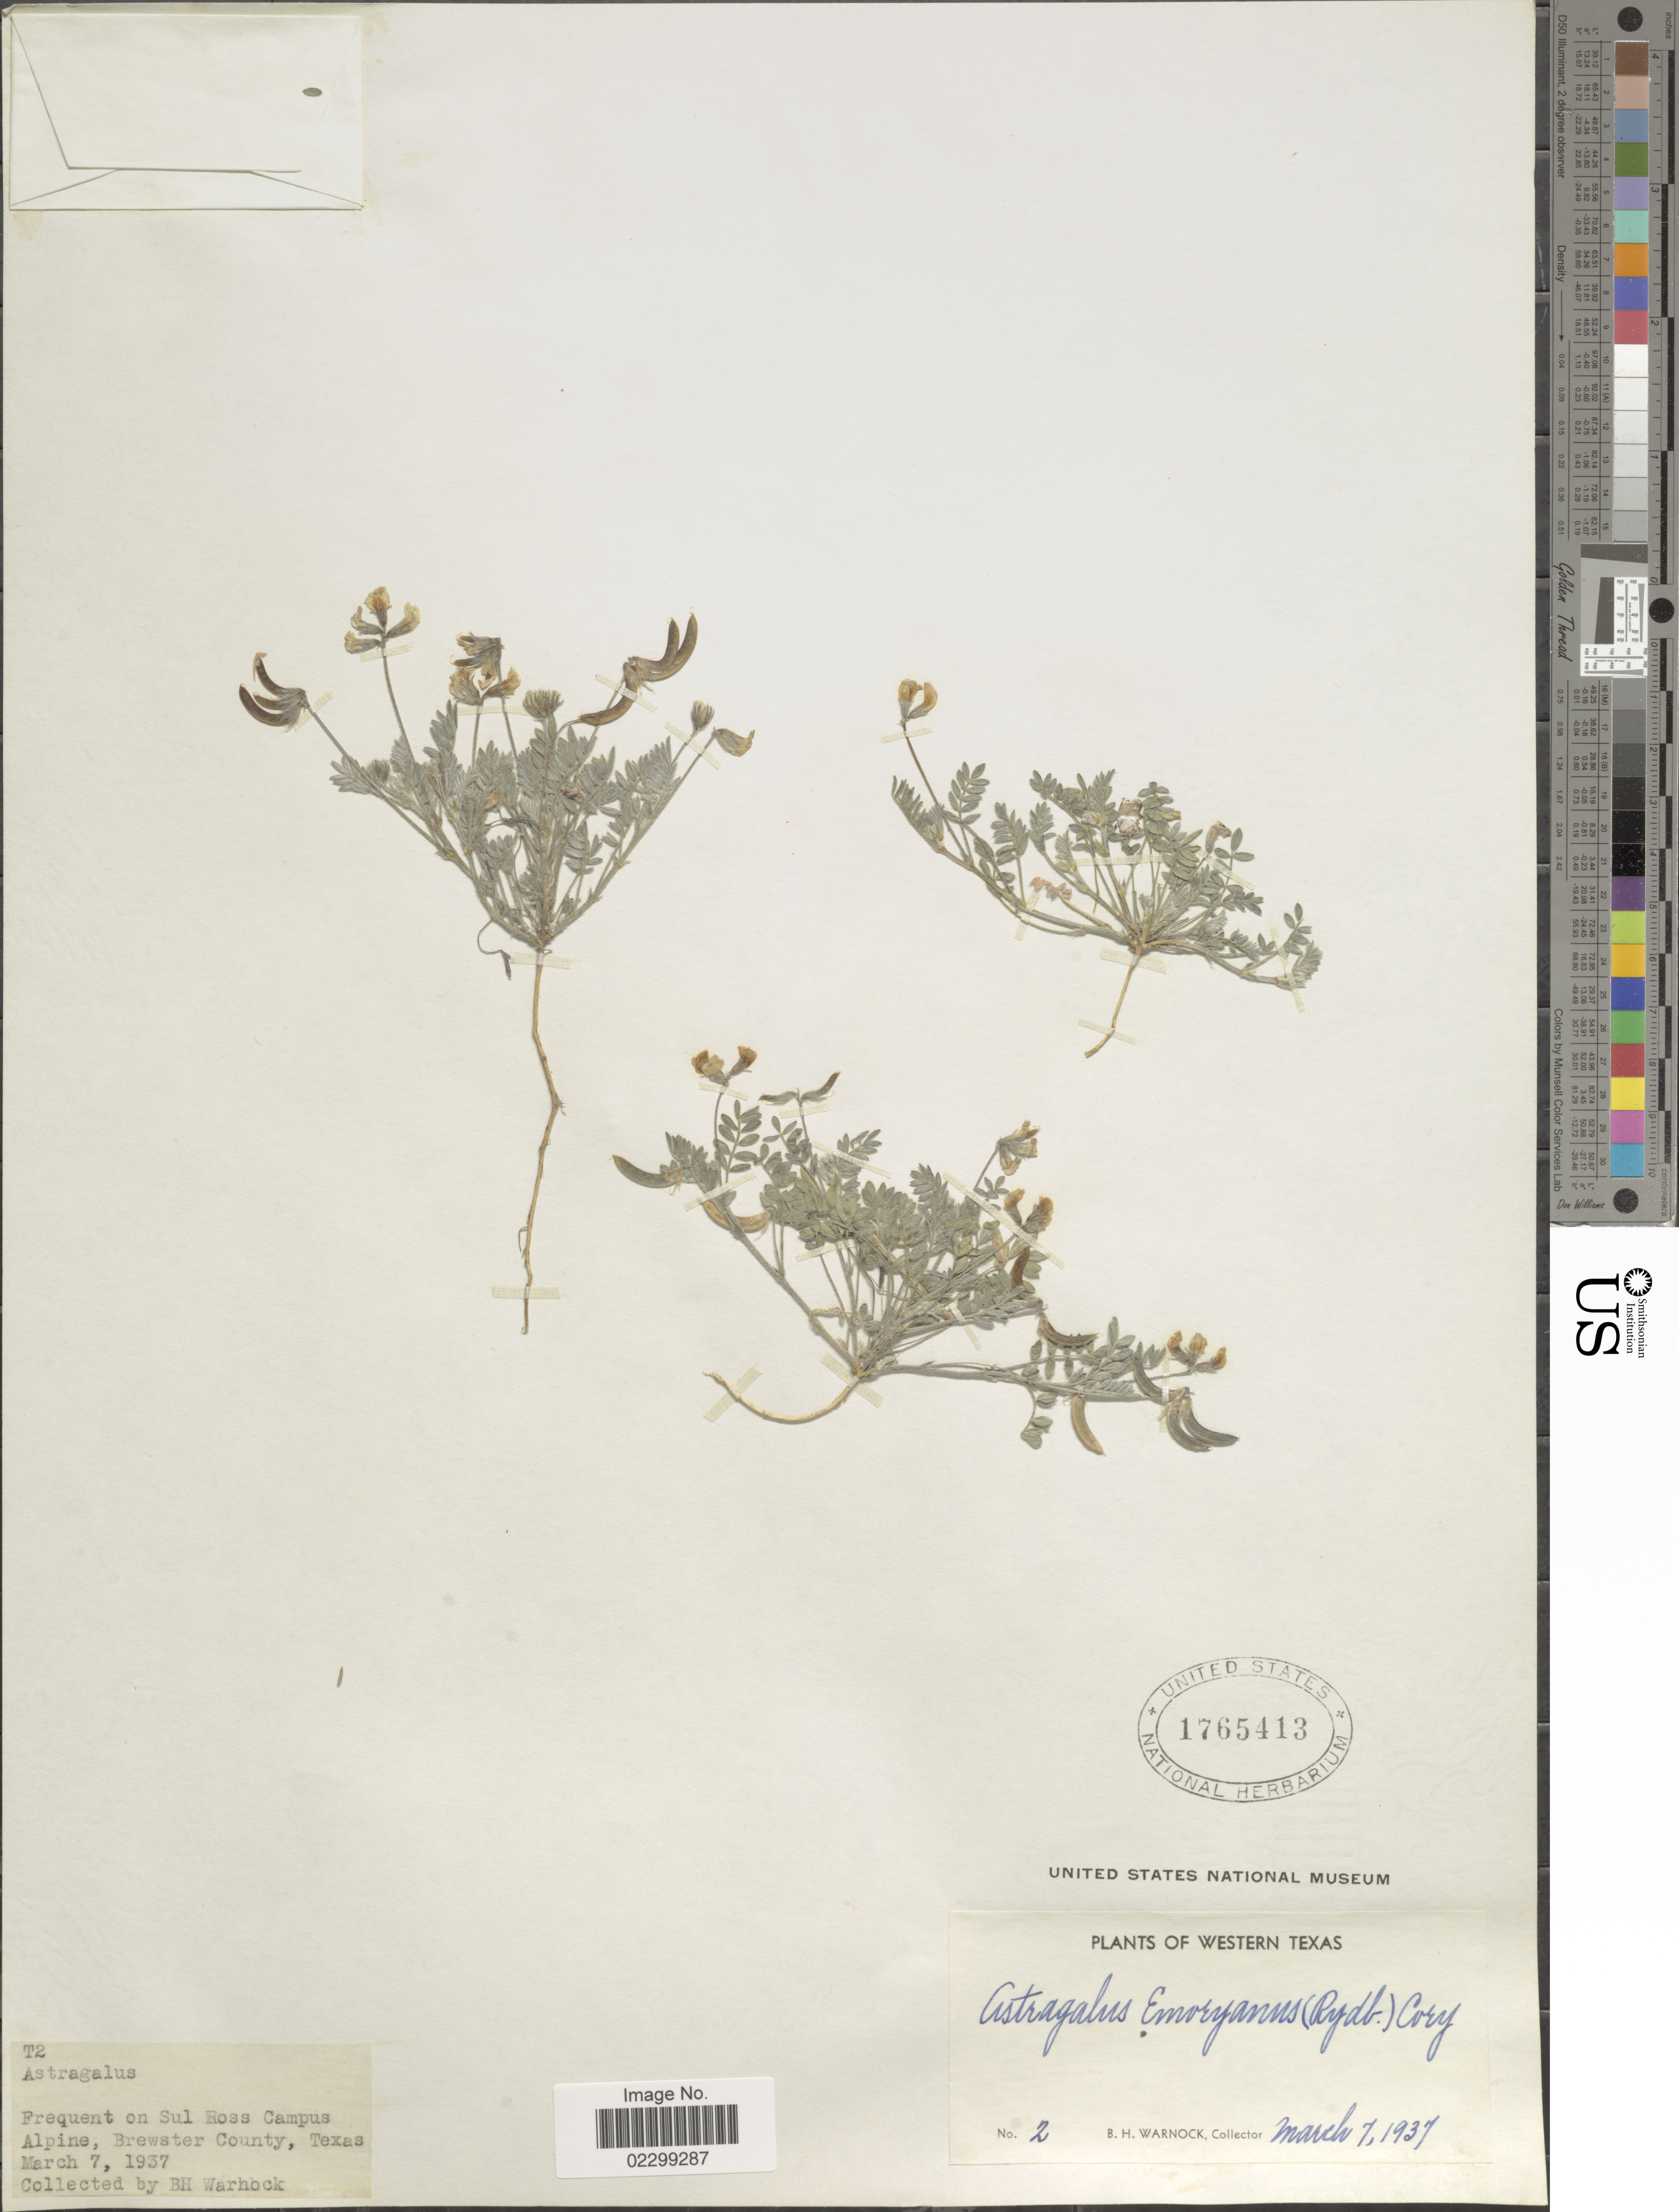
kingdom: Plantae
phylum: Tracheophyta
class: Magnoliopsida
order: Fabales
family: Fabaceae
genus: Astragalus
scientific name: Astragalus austrinus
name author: (Small) O.E. Schulz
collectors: B. H. Warnock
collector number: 2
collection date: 1937-03-07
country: United States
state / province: Texas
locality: Western Texas, Frequent on Sul Ross Campus Alpine, Brewster County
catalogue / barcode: US 1765413